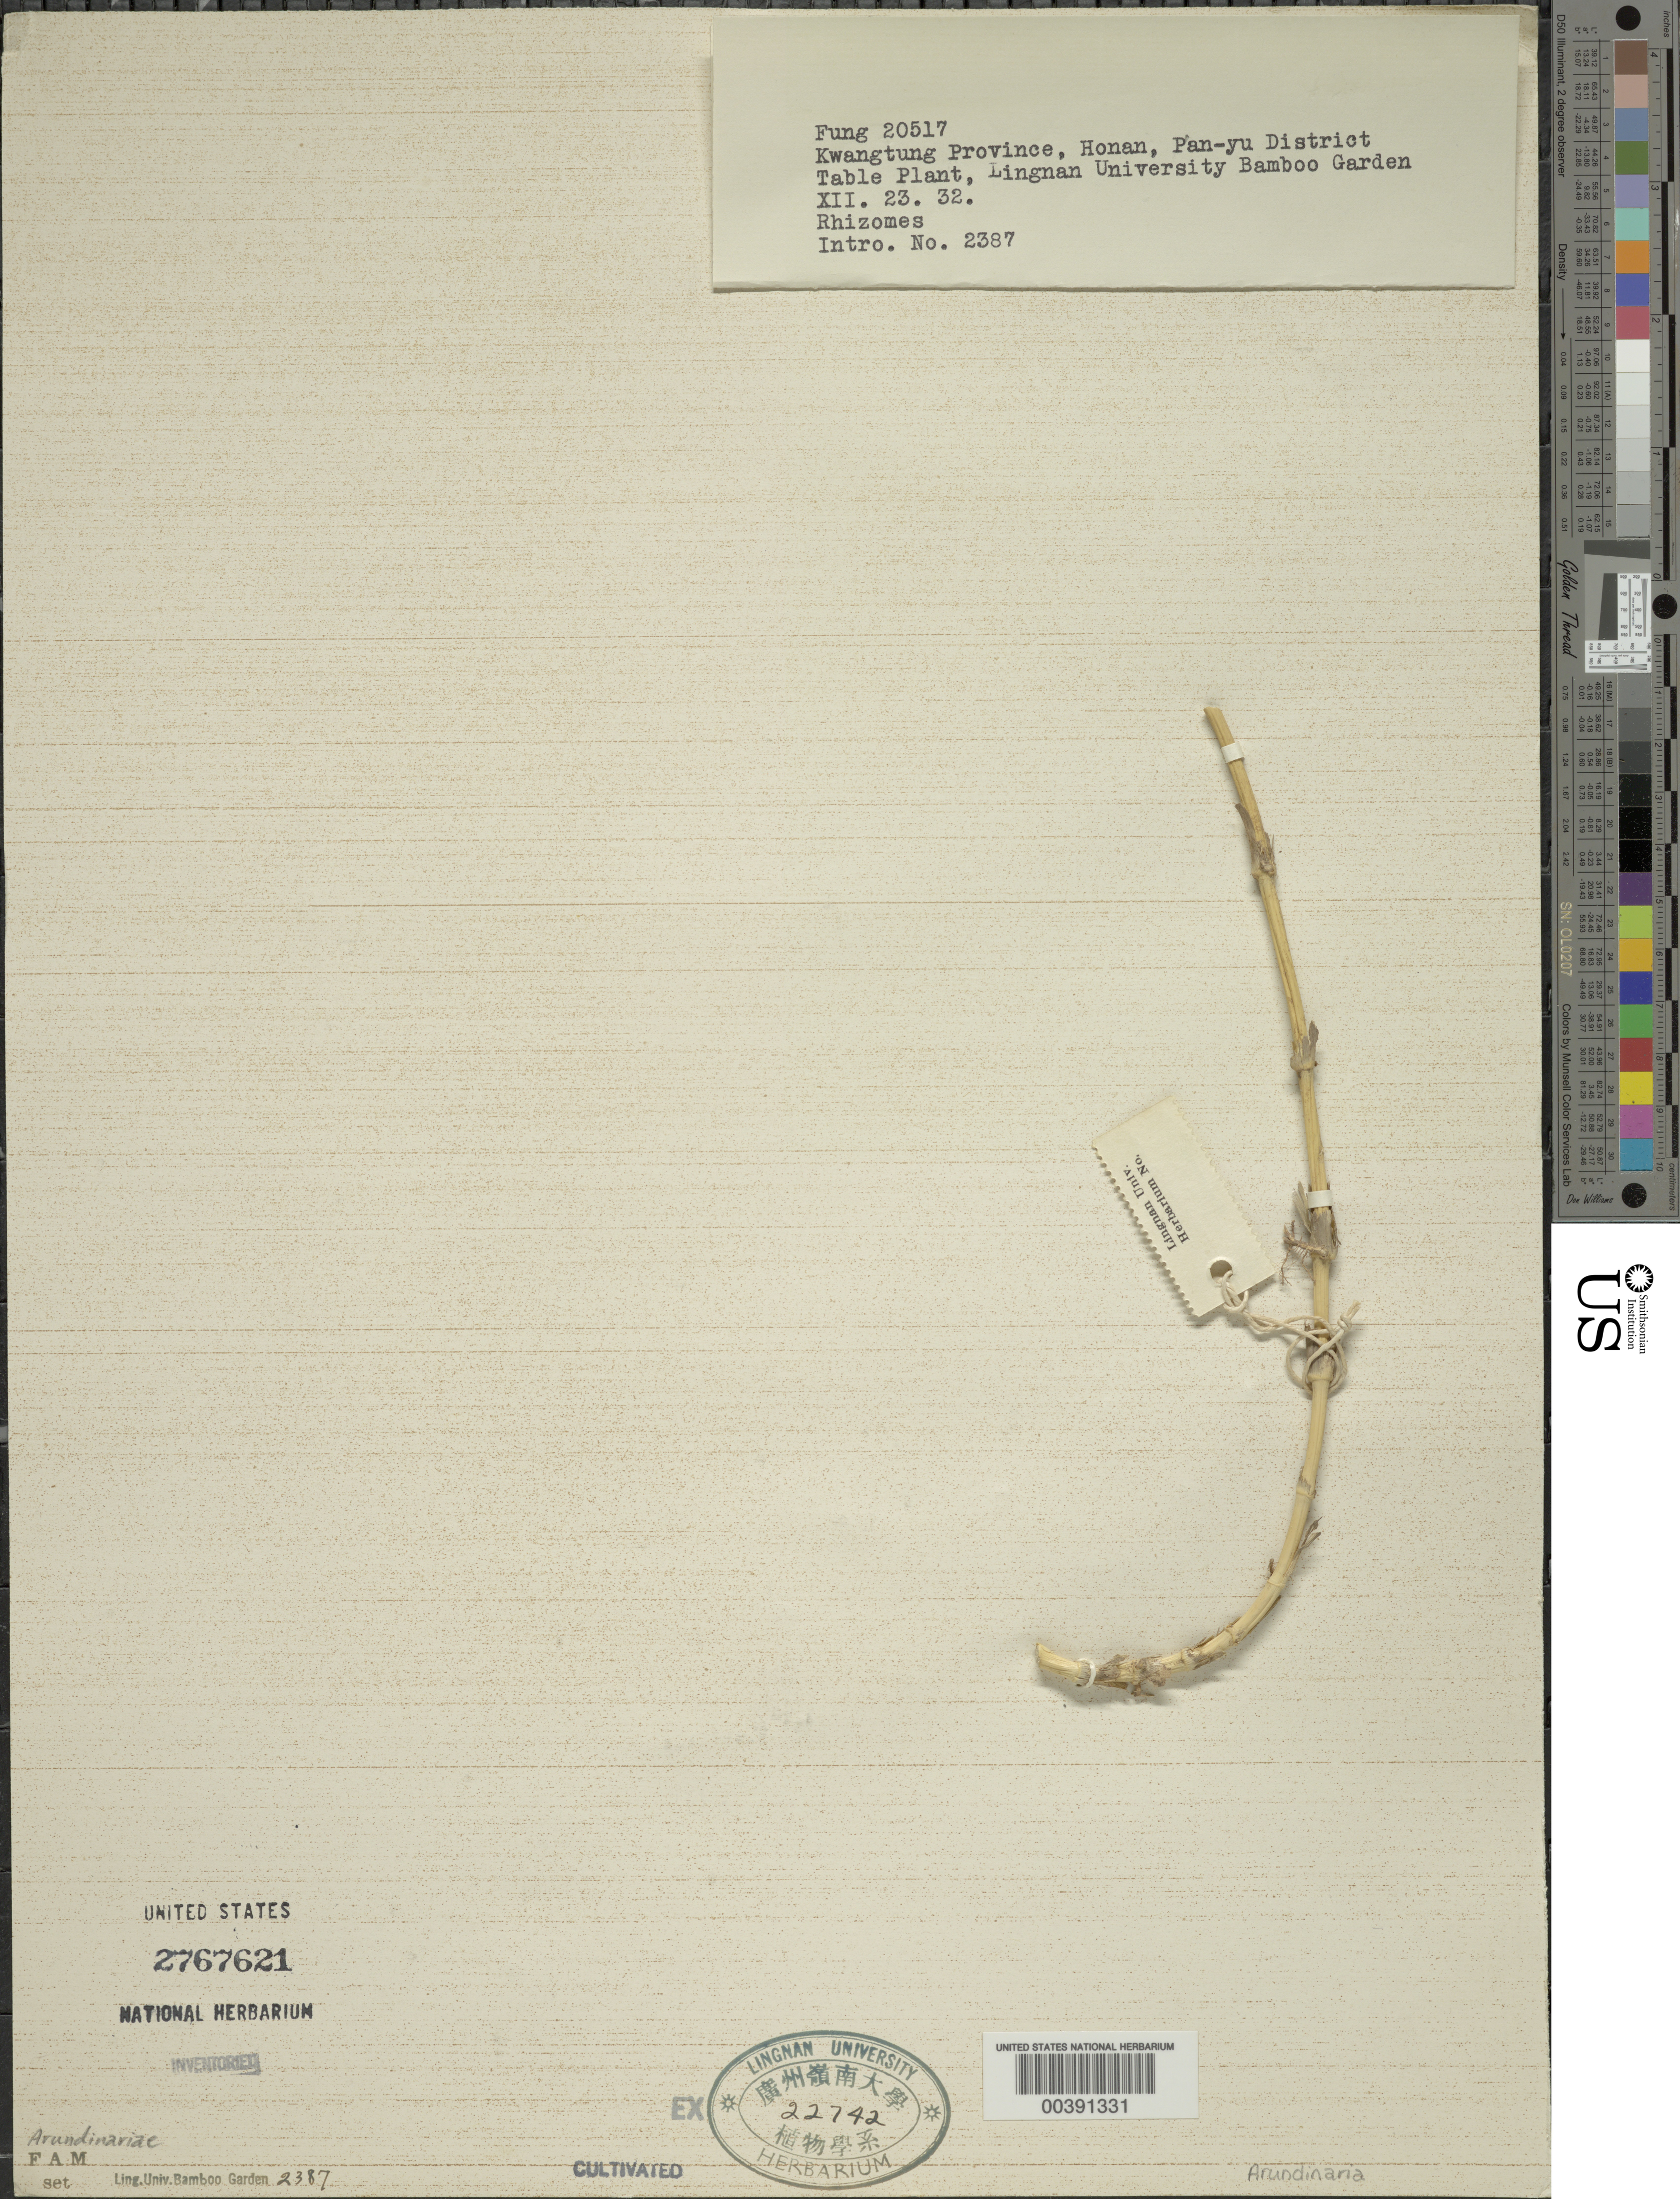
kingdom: Plantae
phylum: Tracheophyta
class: Liliopsida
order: Poales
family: Poaceae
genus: Arundinaria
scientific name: Arundinaria sp.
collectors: H. L. Fung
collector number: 20517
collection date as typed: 23 Dec 1932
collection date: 1932-12-23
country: China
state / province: Guangdong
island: Honam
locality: Lingnan univ. bg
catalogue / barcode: US 2767621